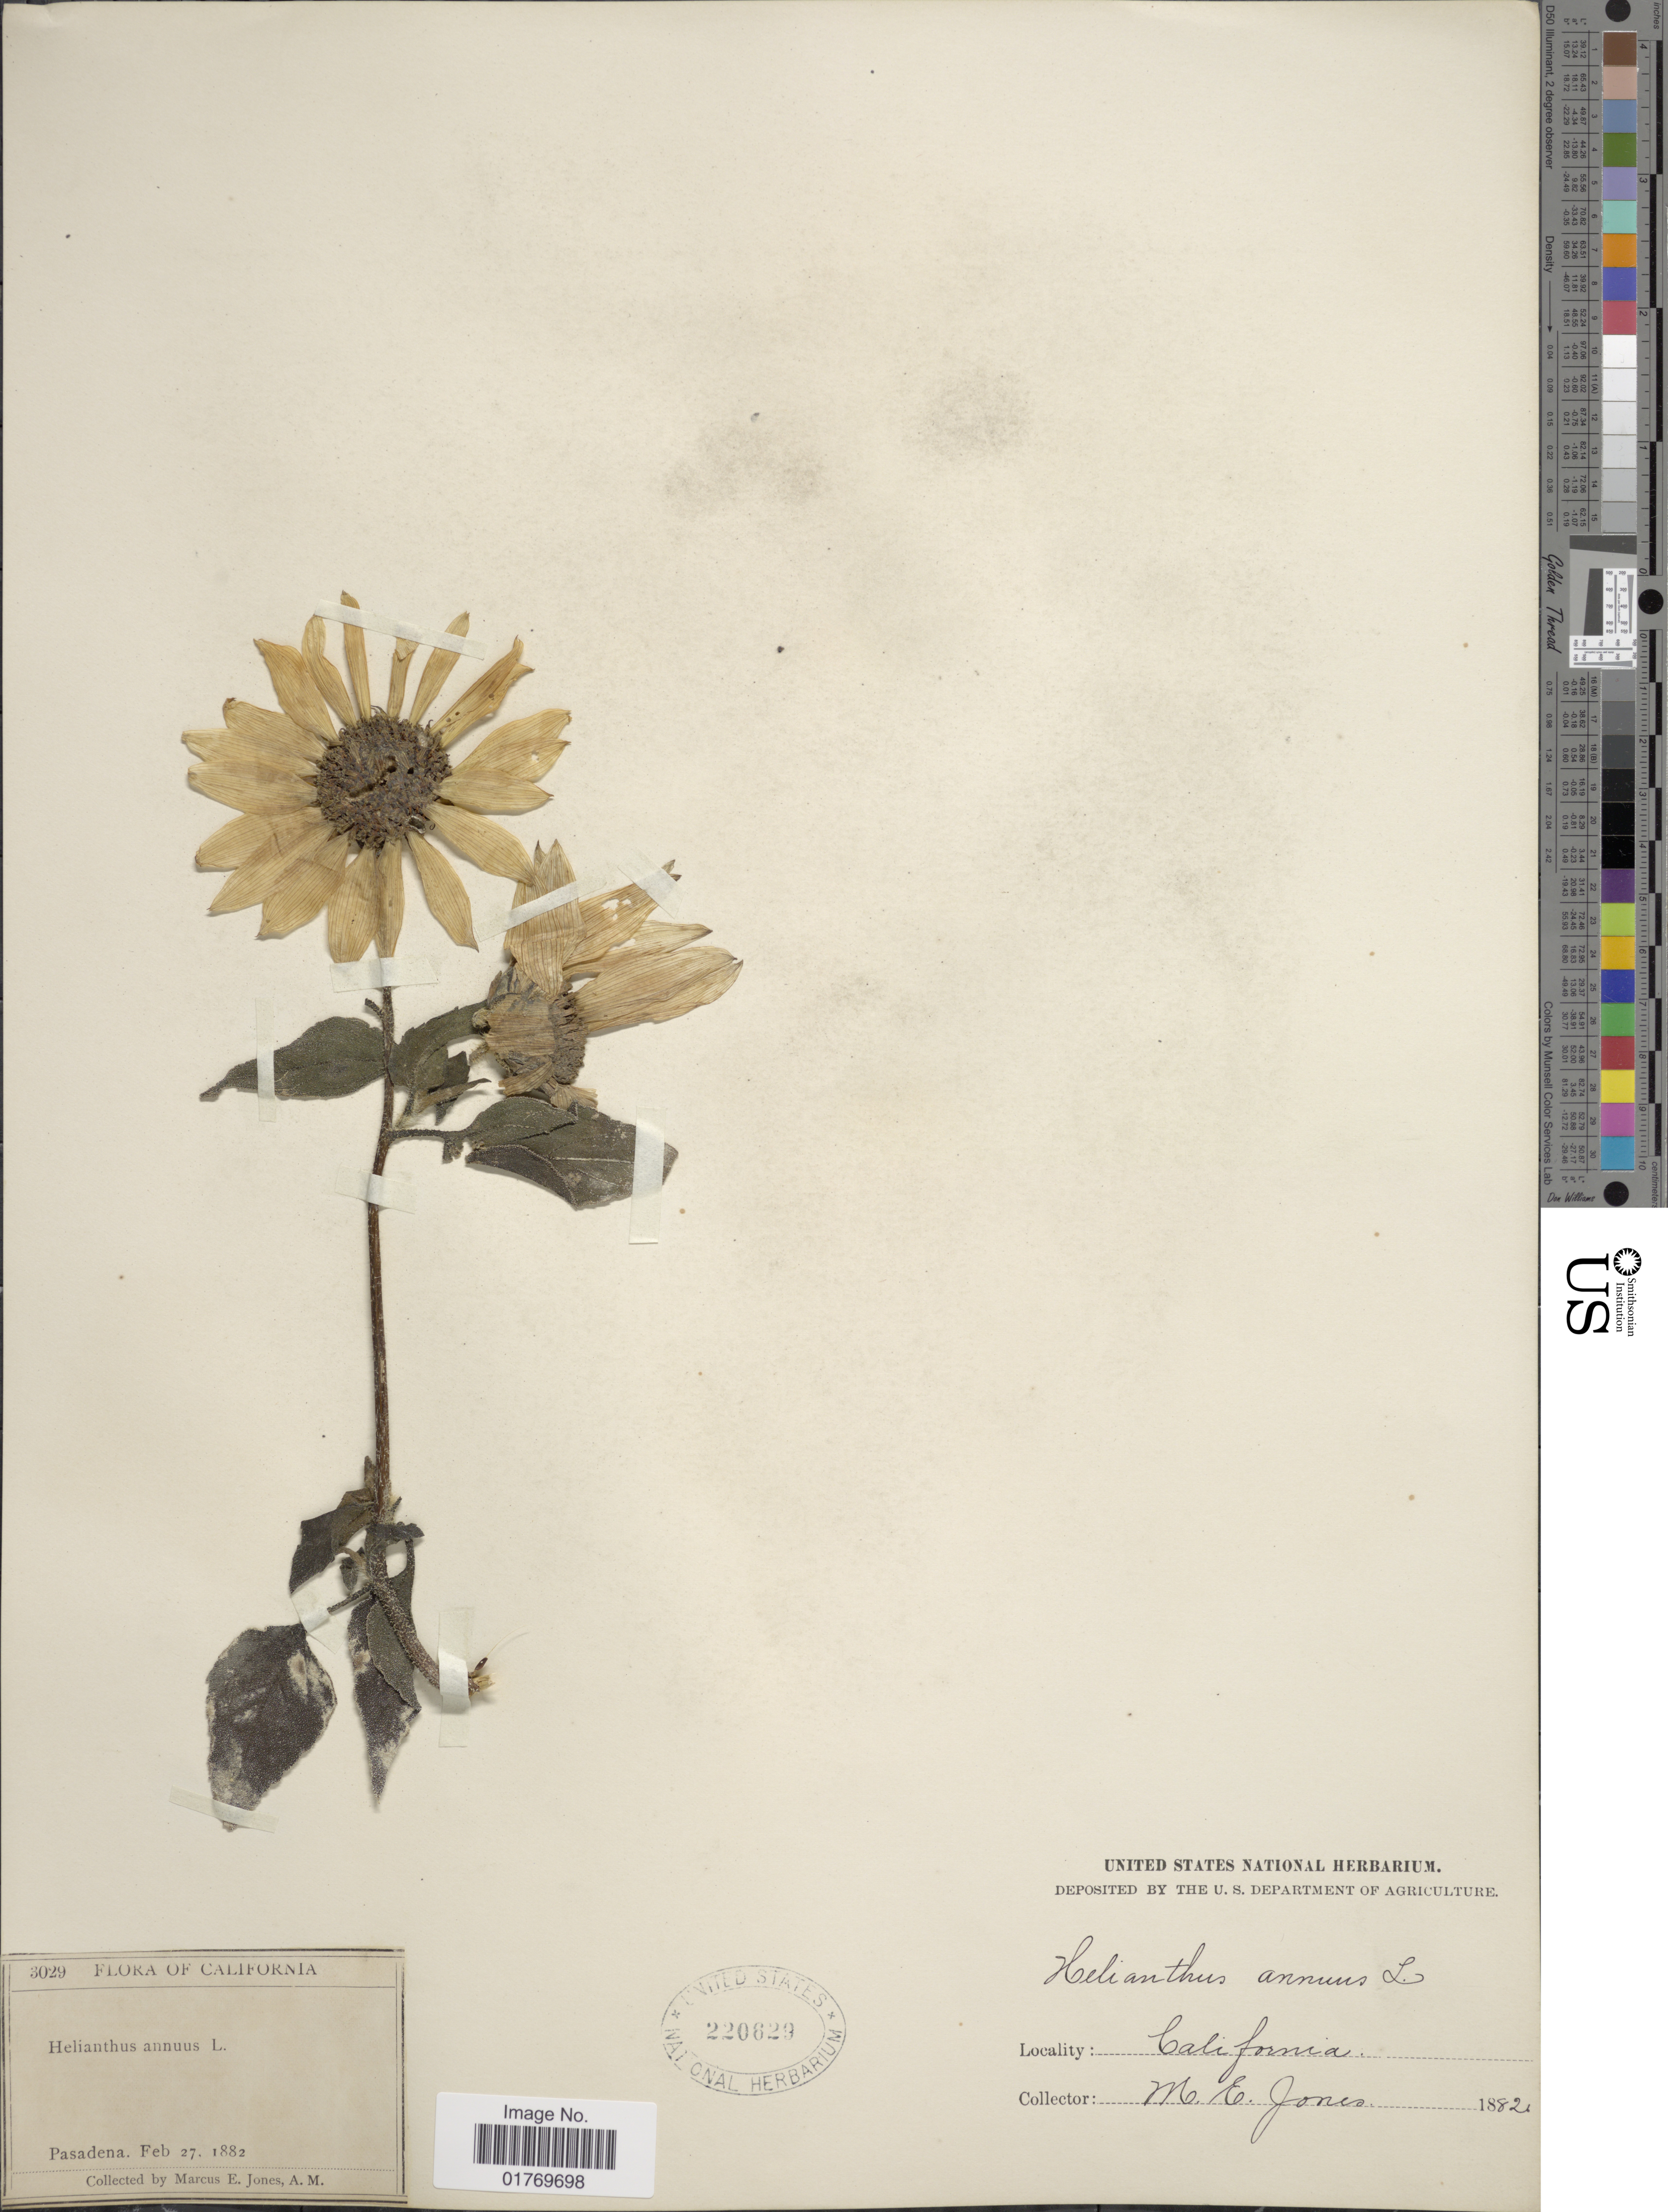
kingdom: Plantae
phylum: Tracheophyta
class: Magnoliopsida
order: Asterales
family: Asteraceae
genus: Helianthus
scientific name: Helianthus annuus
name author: L.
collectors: M. E. Jones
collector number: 3029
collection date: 1882-02-27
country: United States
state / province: California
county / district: Los Angeles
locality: Pasadena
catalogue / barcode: US 220629